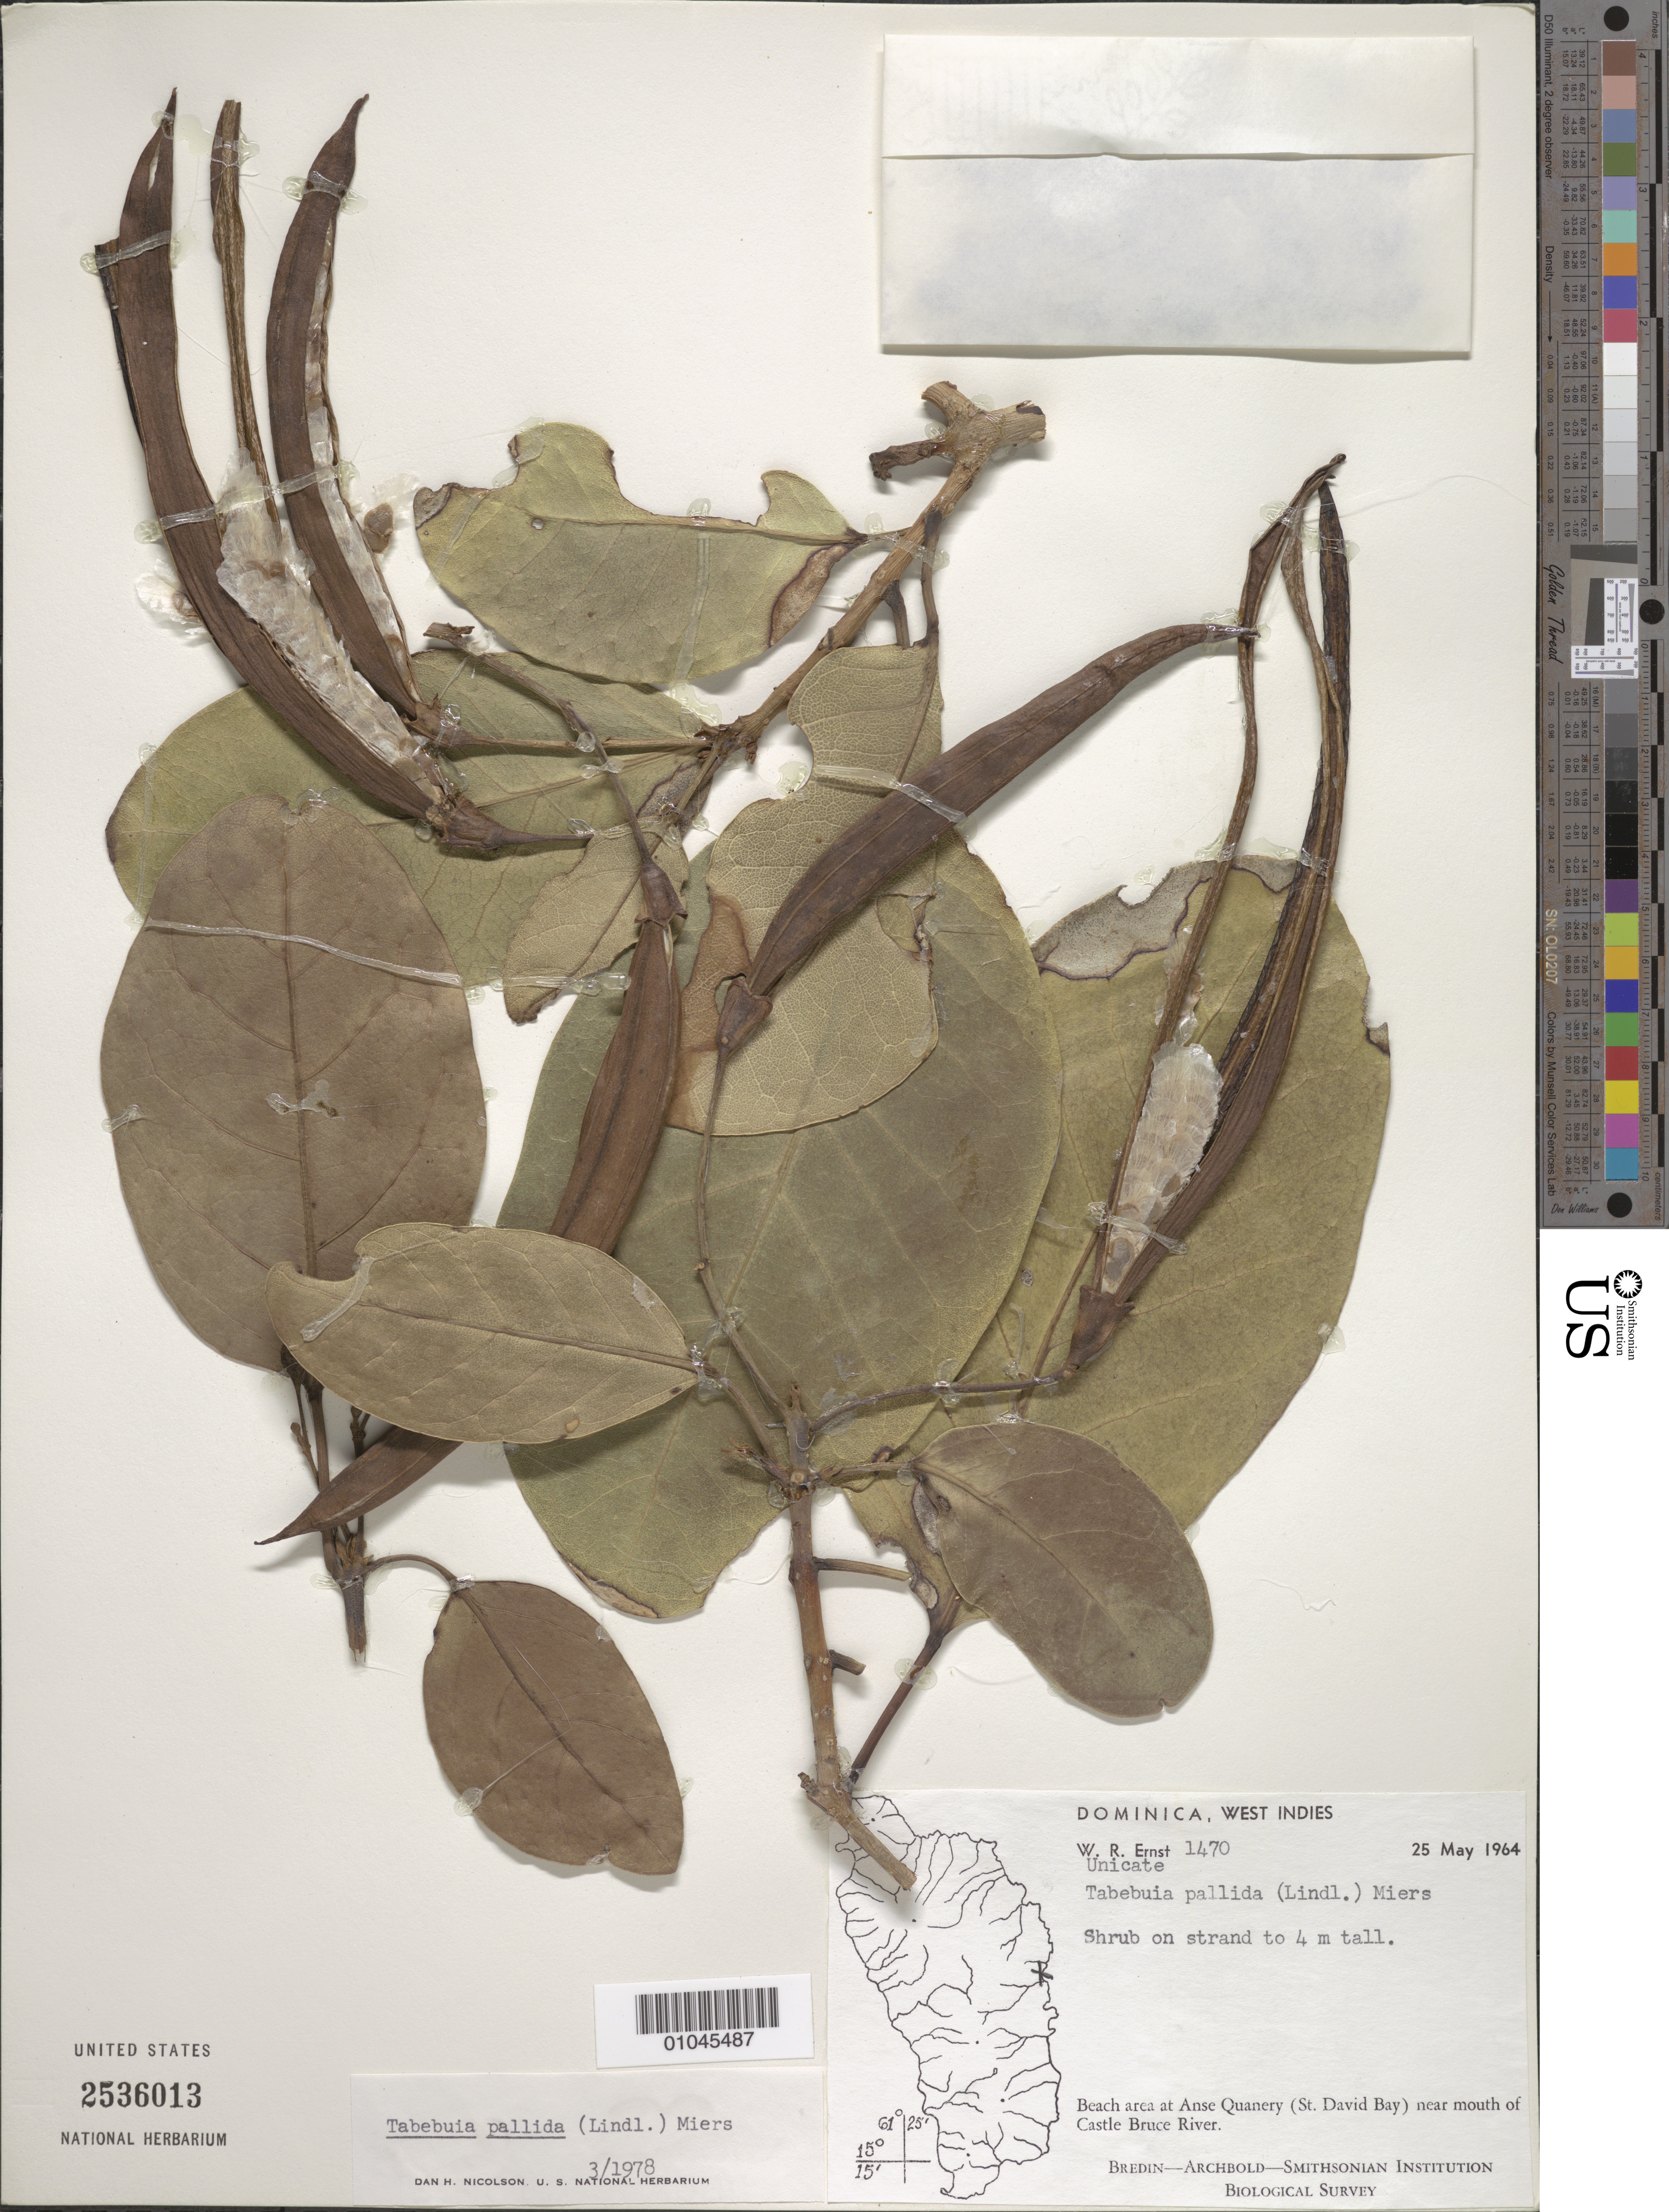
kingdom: Plantae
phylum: Tracheophyta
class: Magnoliopsida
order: Lamiales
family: Bignoniaceae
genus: Tabebuia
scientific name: Tabebuia pallida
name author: (Lindl.) Miers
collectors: W. R. Ernst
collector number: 1470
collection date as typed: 25 May 1964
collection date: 1964-05-25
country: Dominica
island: Dominica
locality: Beach area at Anse Quanery (St. David Bay) near mouth of Castle Bruce River.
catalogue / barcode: US 2536013